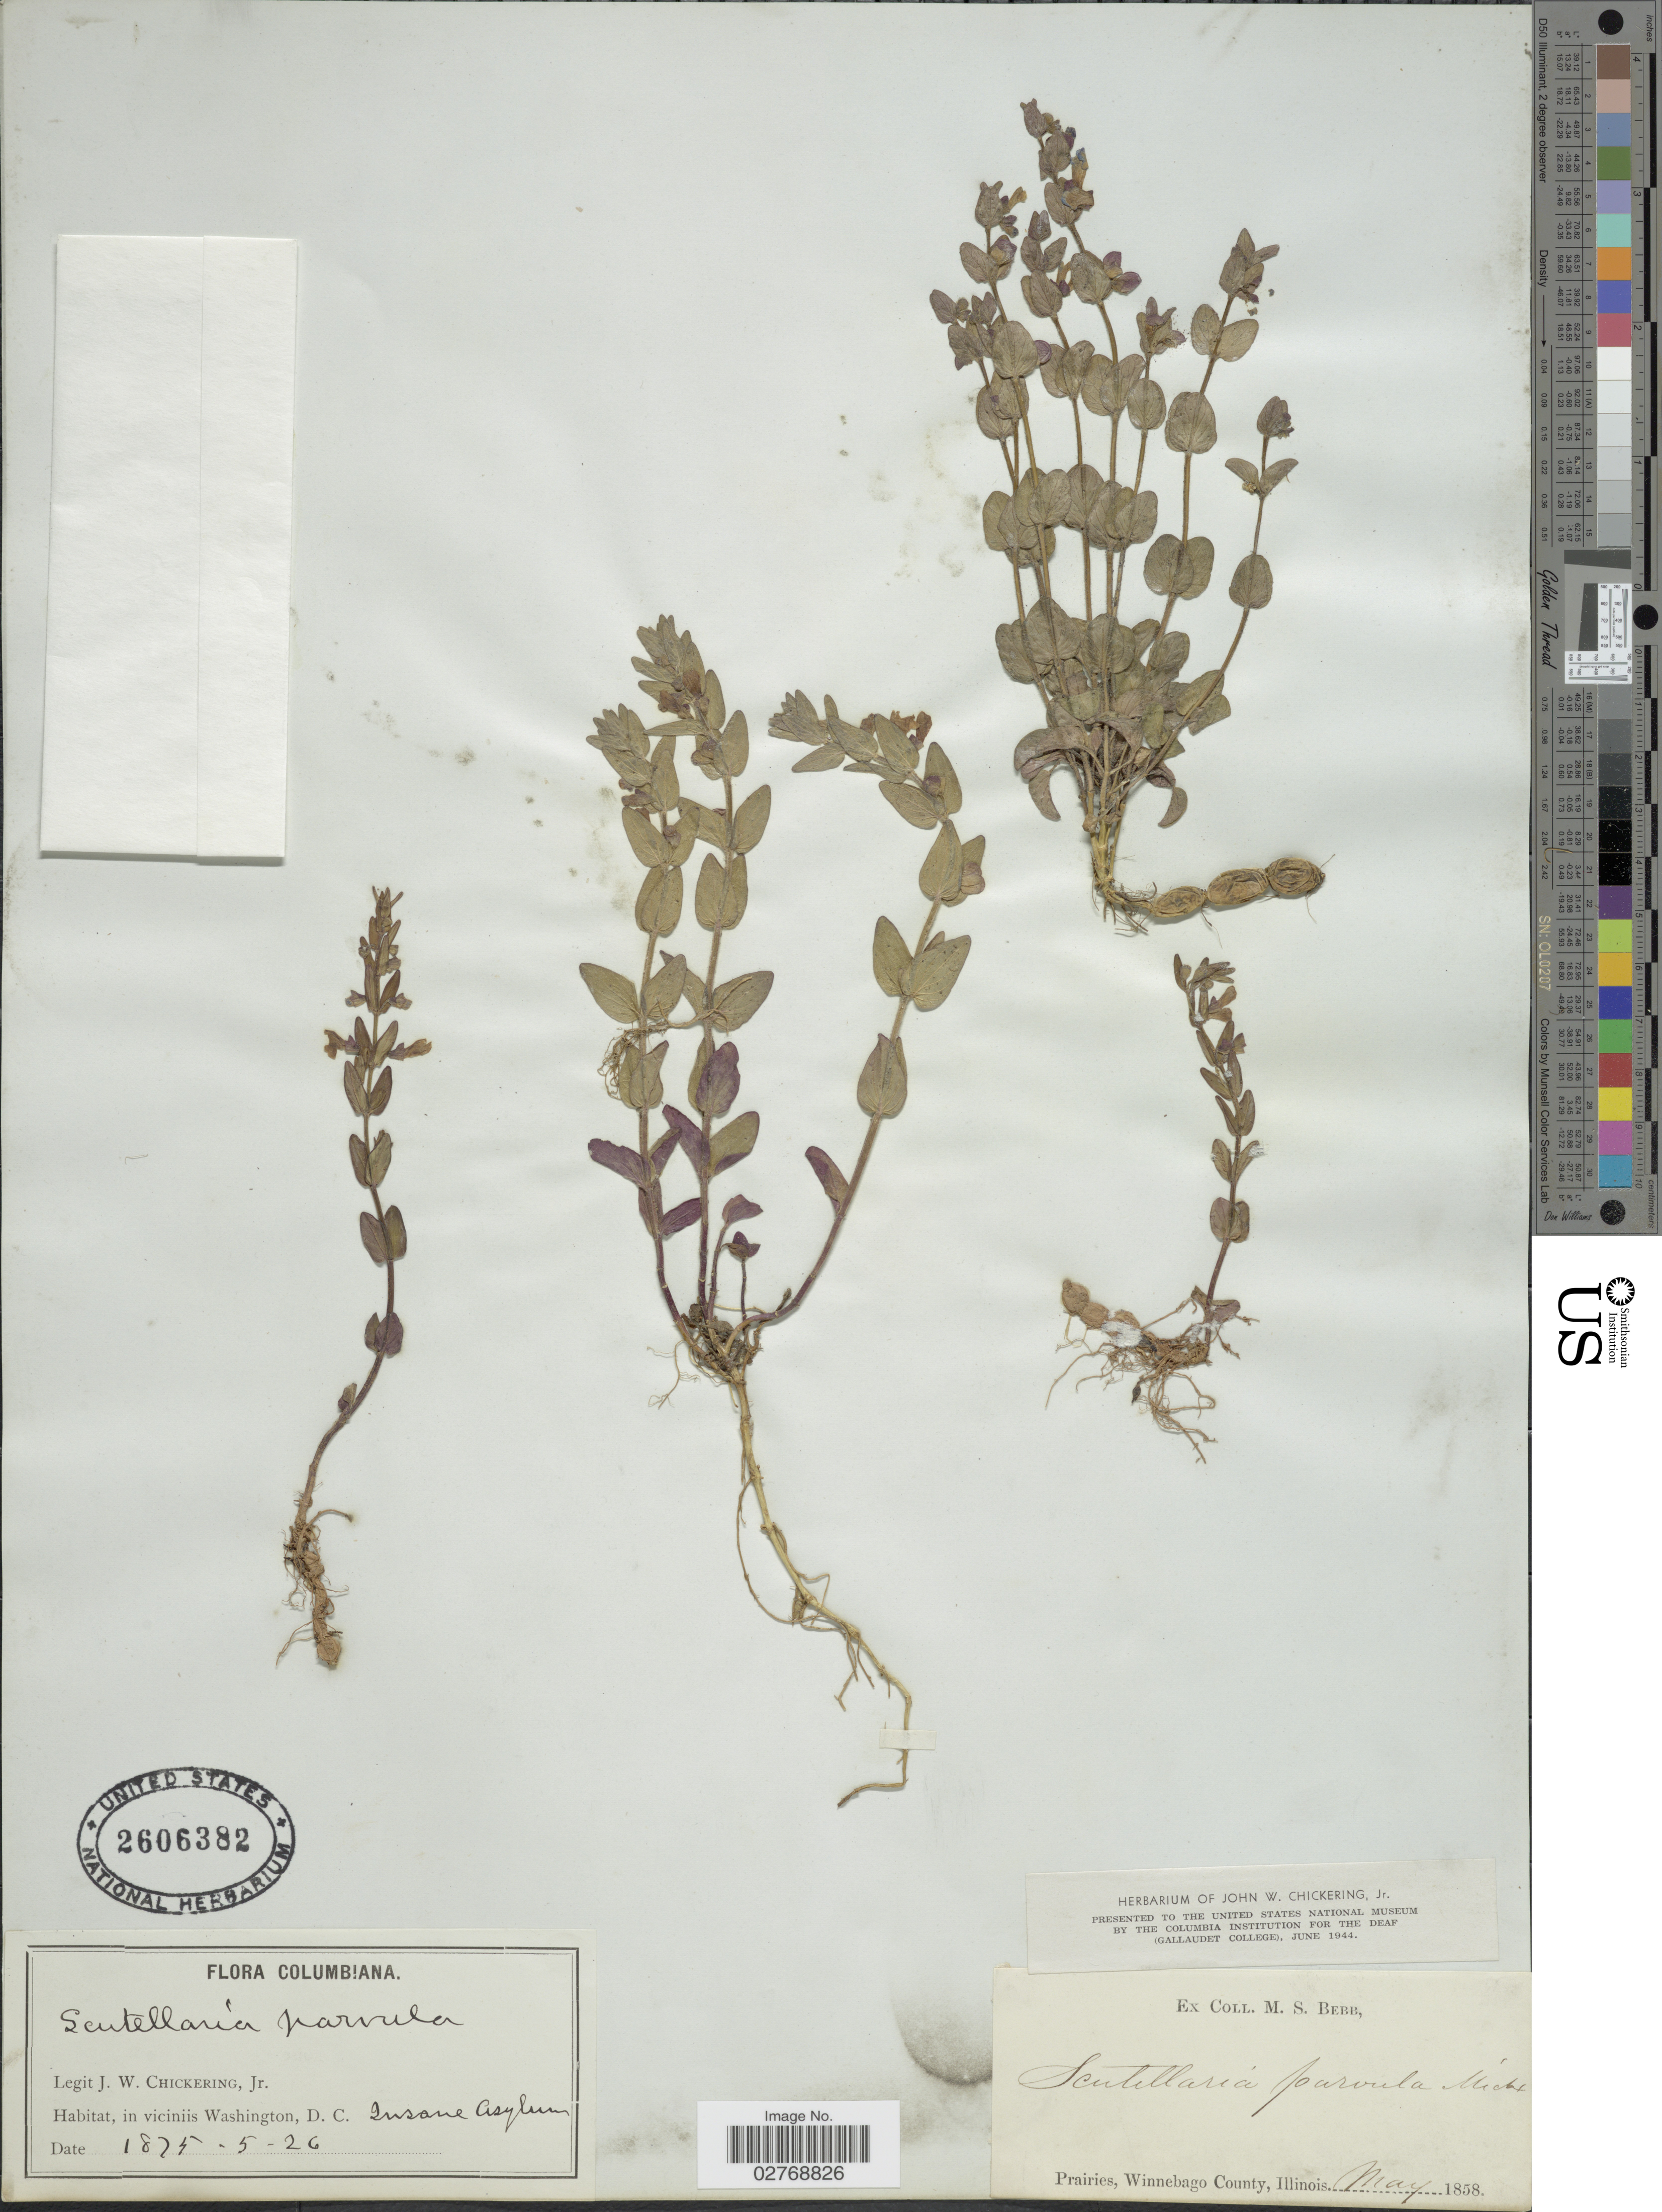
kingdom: Plantae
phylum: Tracheophyta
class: Magnoliopsida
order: Lamiales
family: Lamiaceae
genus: Scutellaria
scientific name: Scutellaria parvula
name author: Michx.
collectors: J. W. Chickering Jr.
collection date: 1875-05-26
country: United States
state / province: District of Columbia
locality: In viciniis Washington, D.C. Insane Asylum.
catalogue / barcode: US 2606382